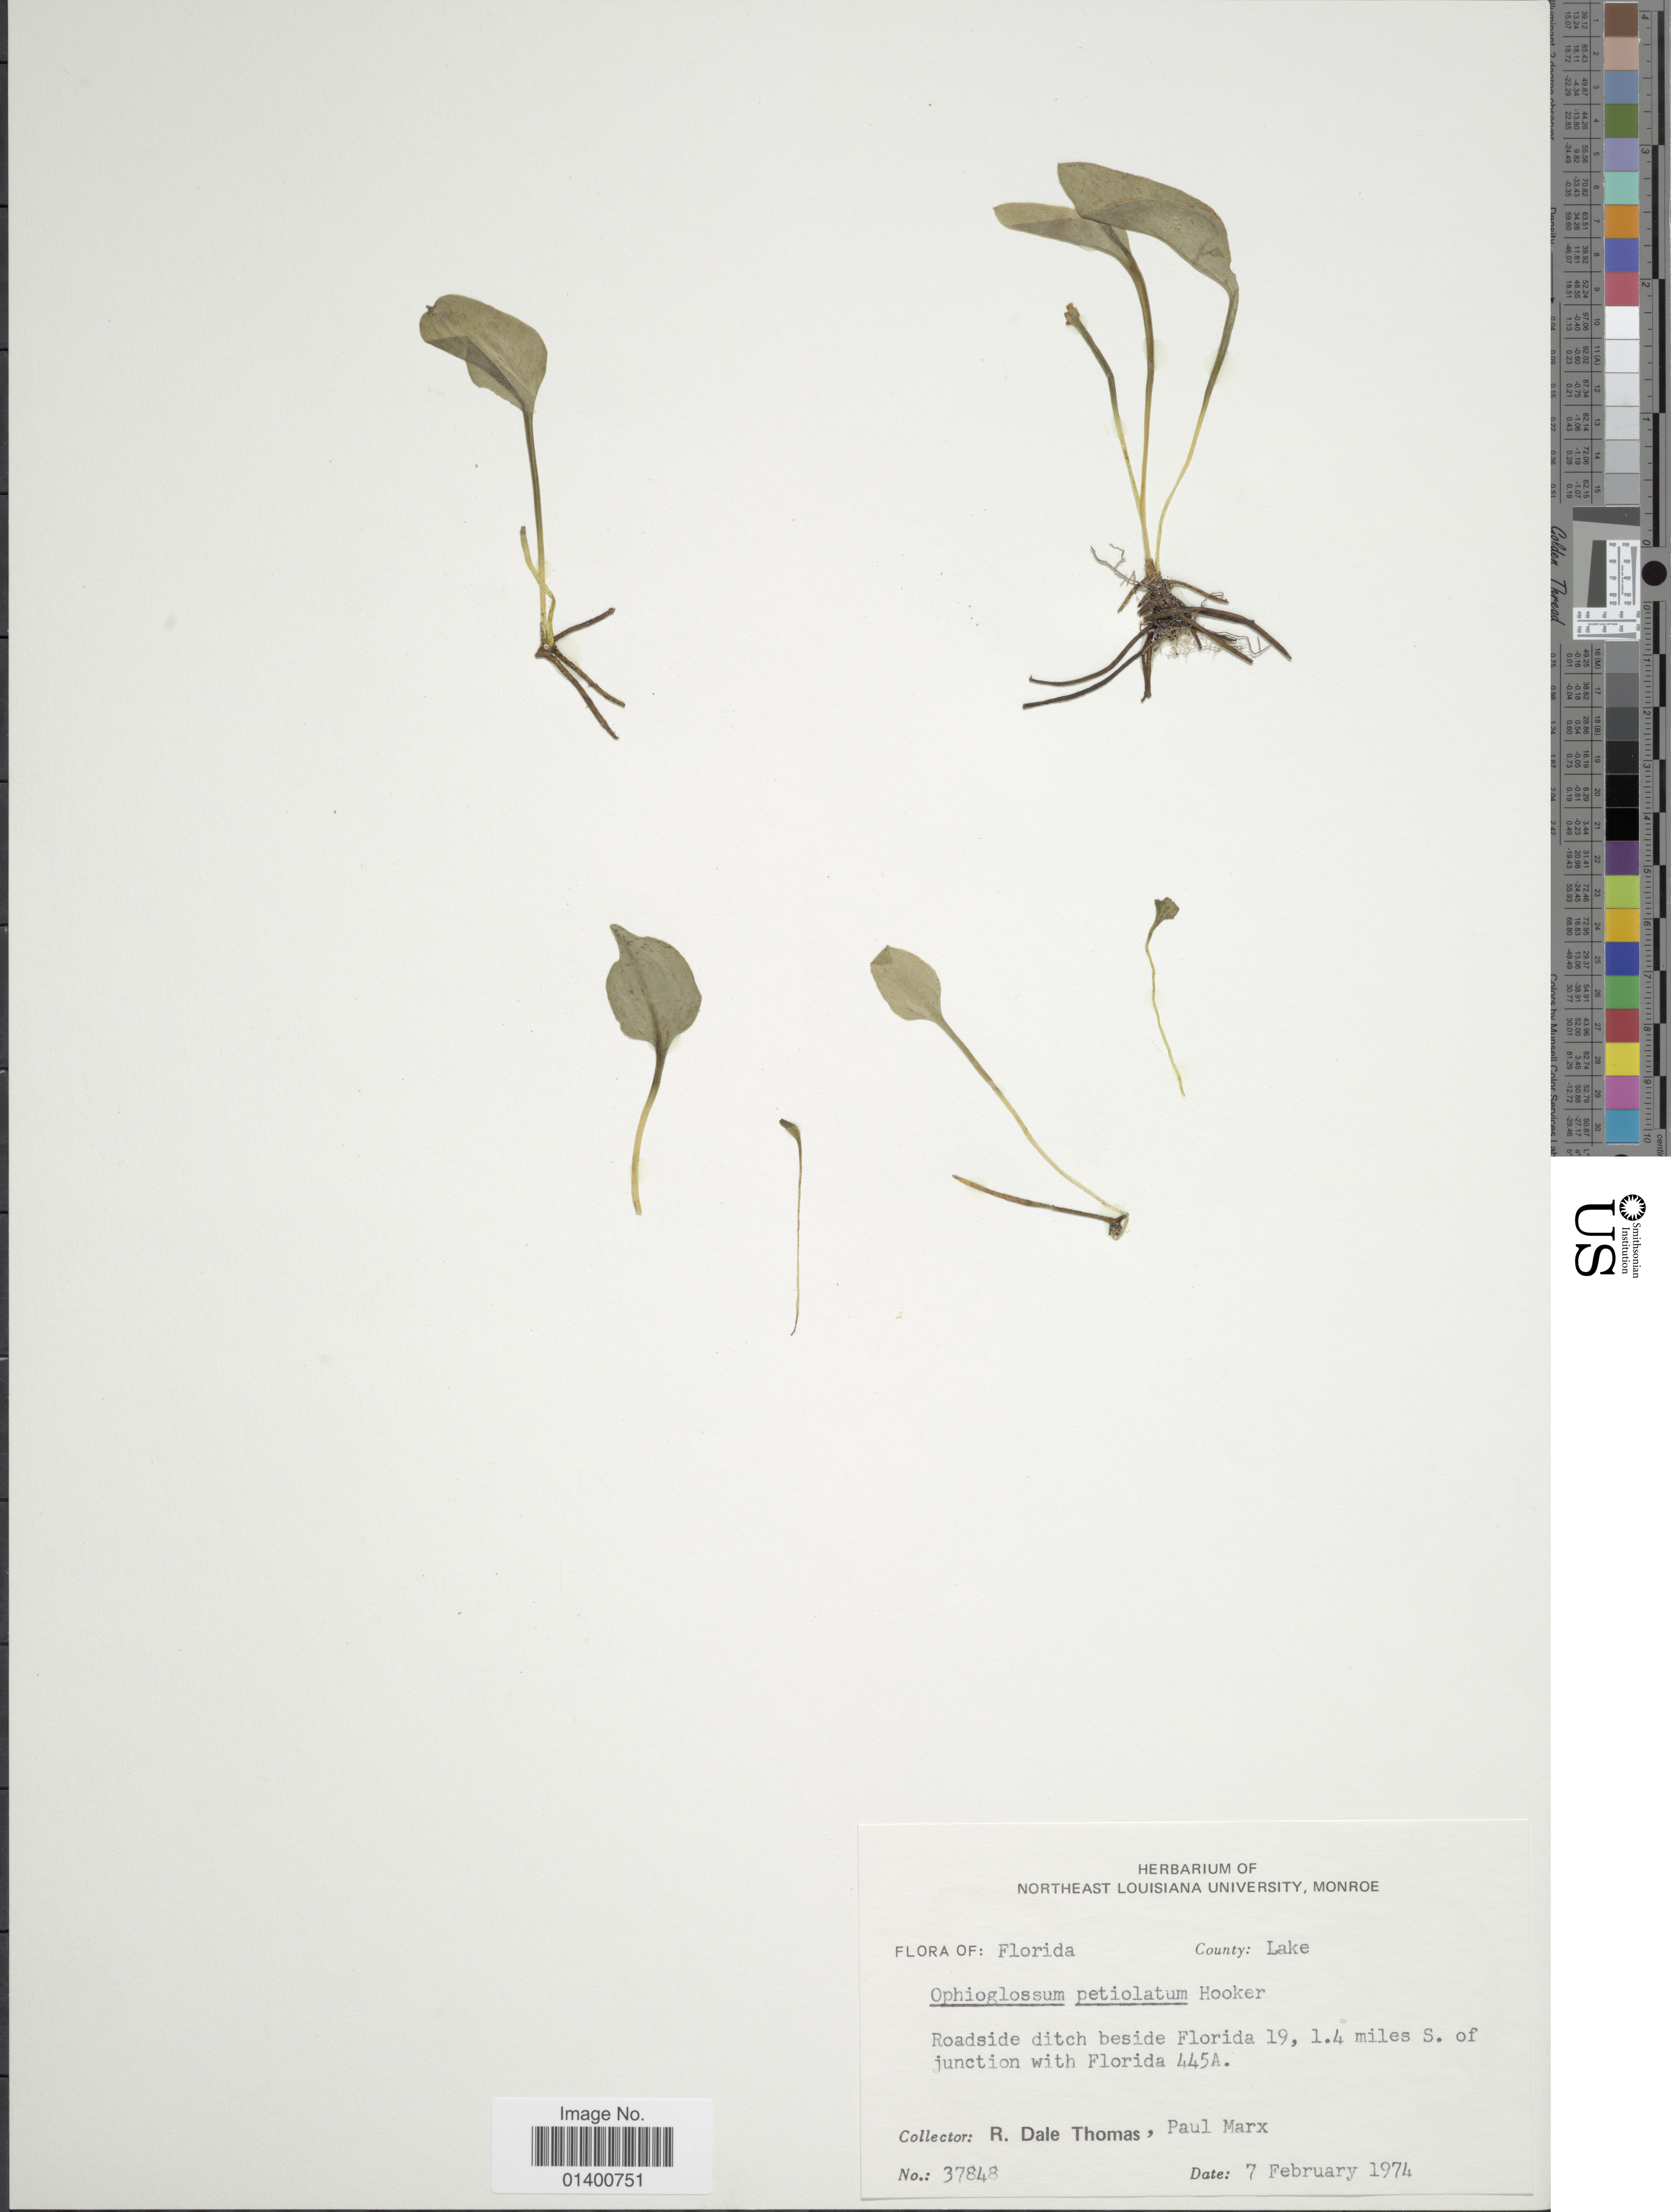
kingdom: Plantae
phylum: Tracheophyta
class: Polypodiopsida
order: Ophioglossales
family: Ophioglossaceae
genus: Ophioglossum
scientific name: Ophioglossum petiolatum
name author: Hook.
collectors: R. Thomas & P. Marx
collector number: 37848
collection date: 1974-02-07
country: United States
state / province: Florida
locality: County Lake, roadside ditch beside Florida 19, 1.4 miles S. of junction with Florida 445A